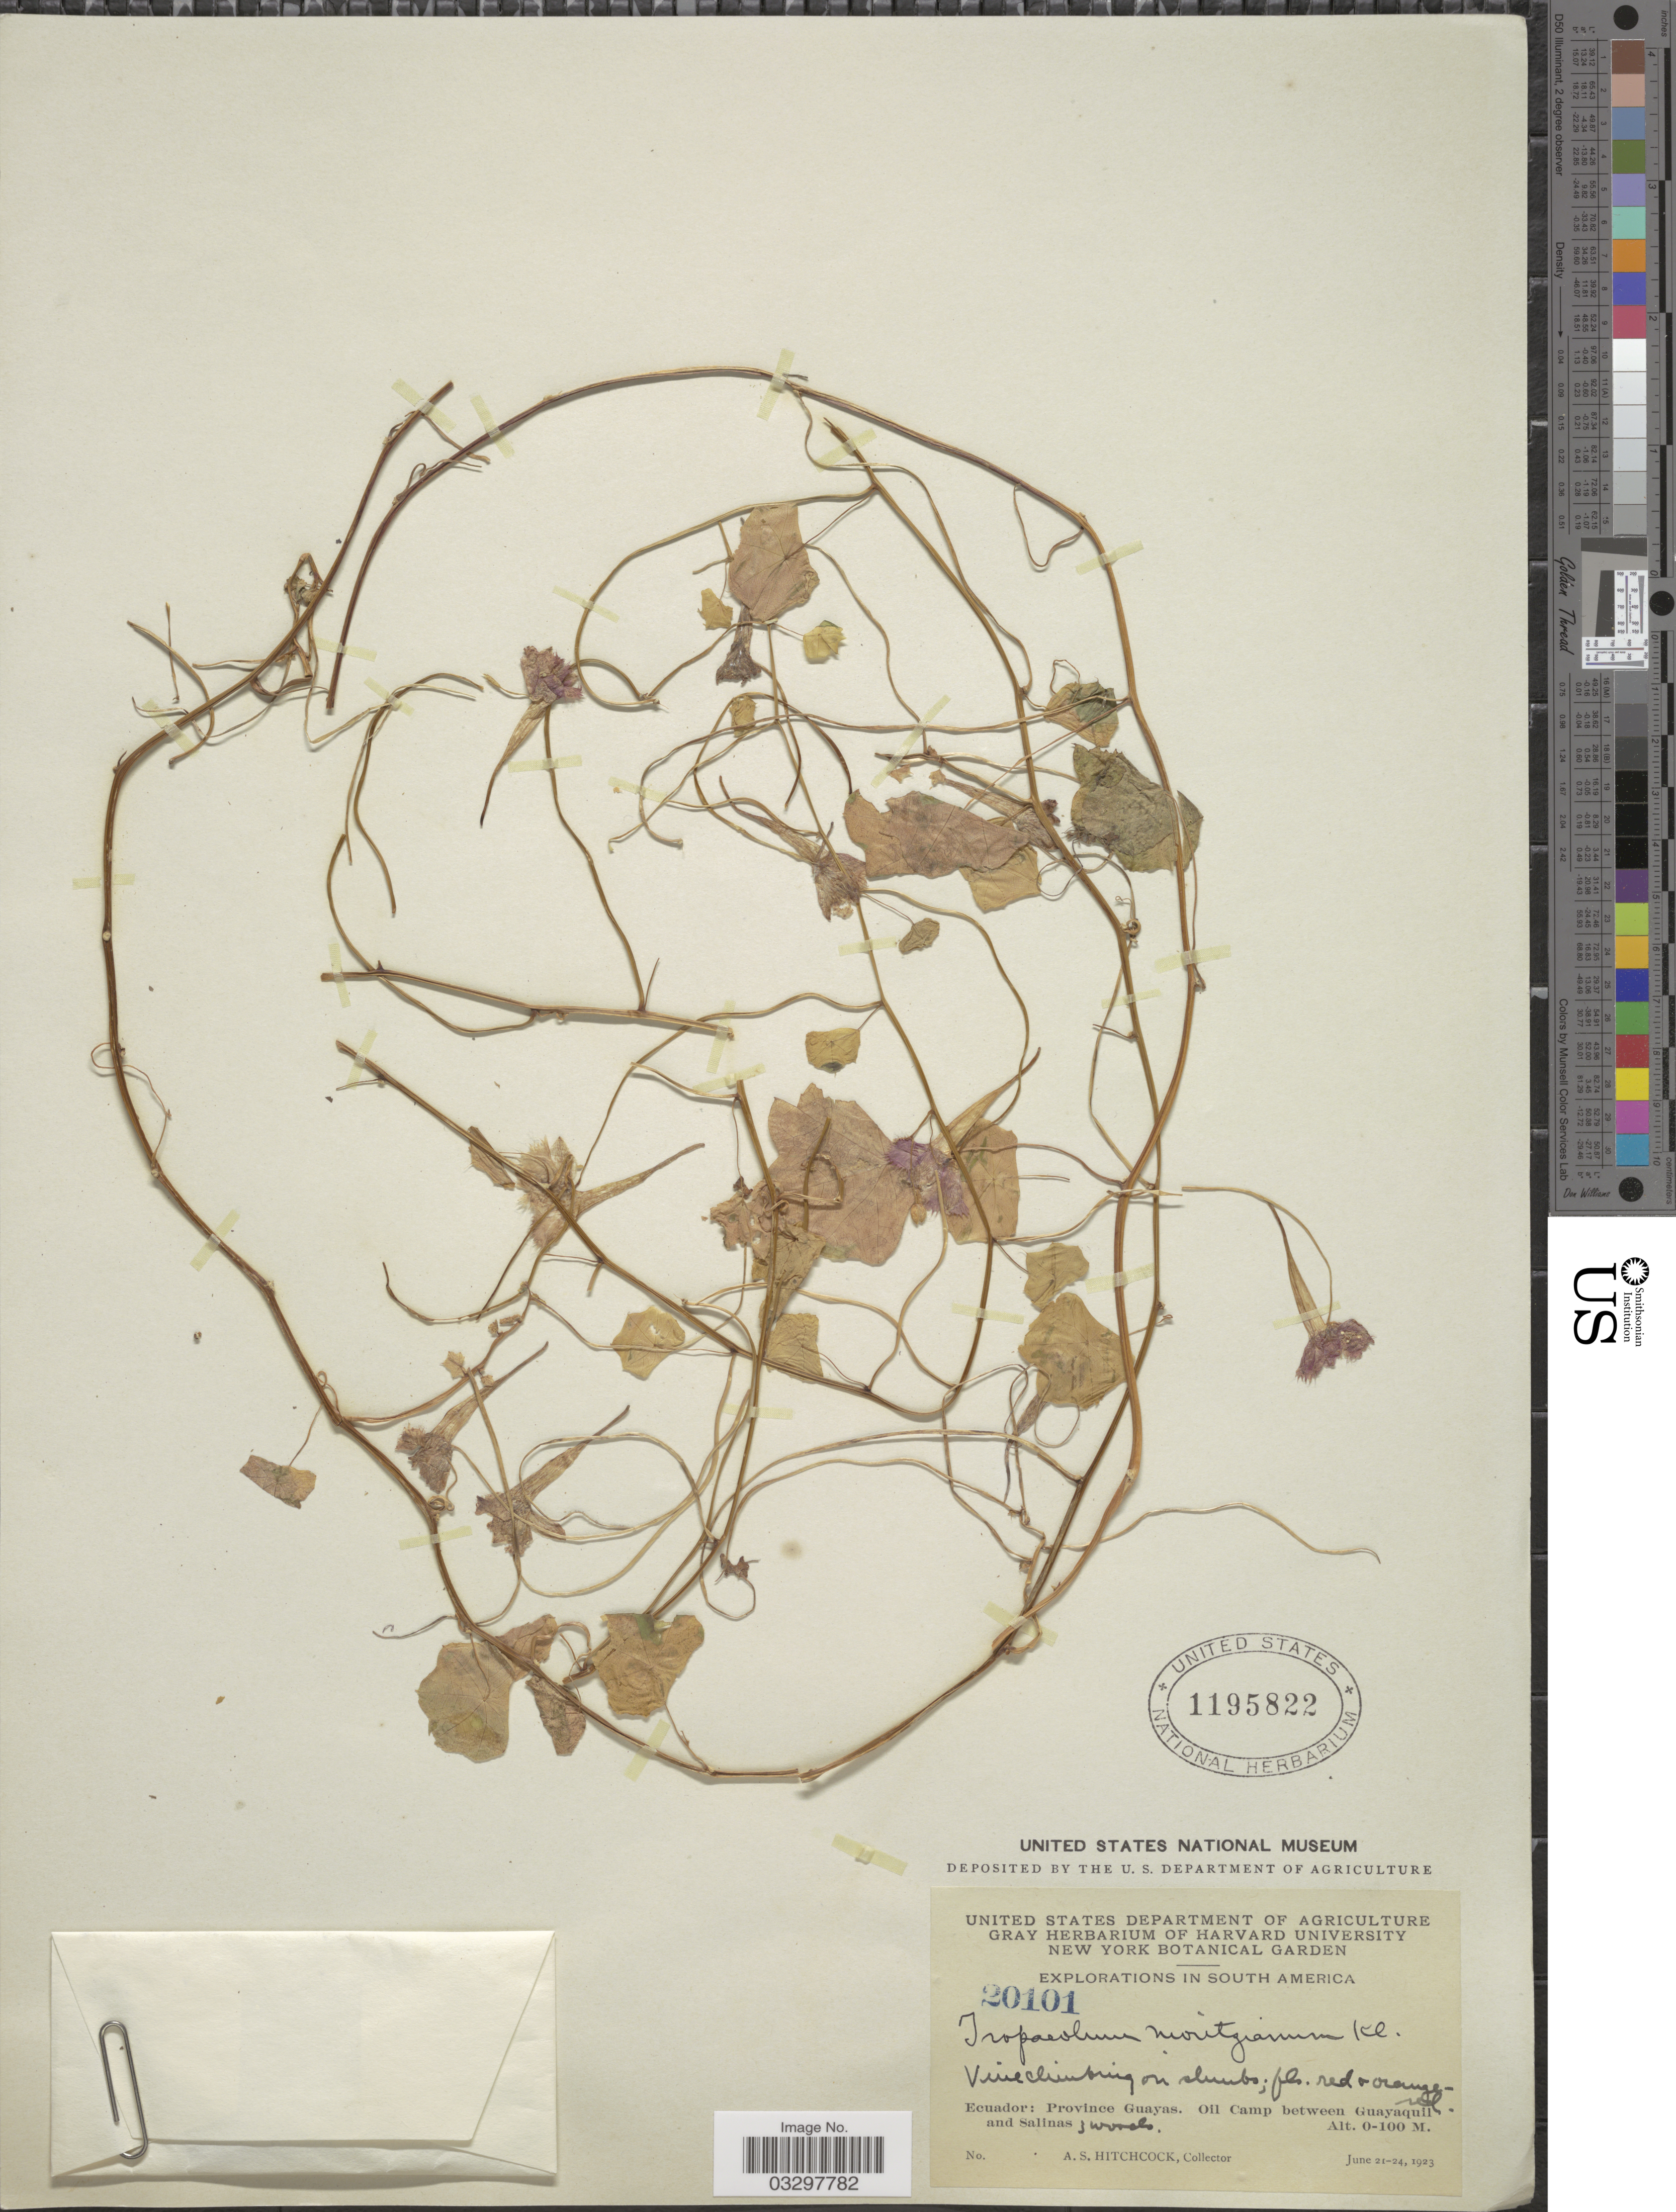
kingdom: Plantae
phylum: Tracheophyta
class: Magnoliopsida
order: Brassicales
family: Tropaeolaceae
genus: Tropaeolum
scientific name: Tropaeolum moritzianum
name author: Klotzsch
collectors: A. S. Hitchcock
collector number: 20101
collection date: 1923-06-21/1923-06-24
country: Ecuador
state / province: Guayas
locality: Province Guayas, Oil Camp between Guayaquil and Salinas.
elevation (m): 0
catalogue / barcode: US 1195822